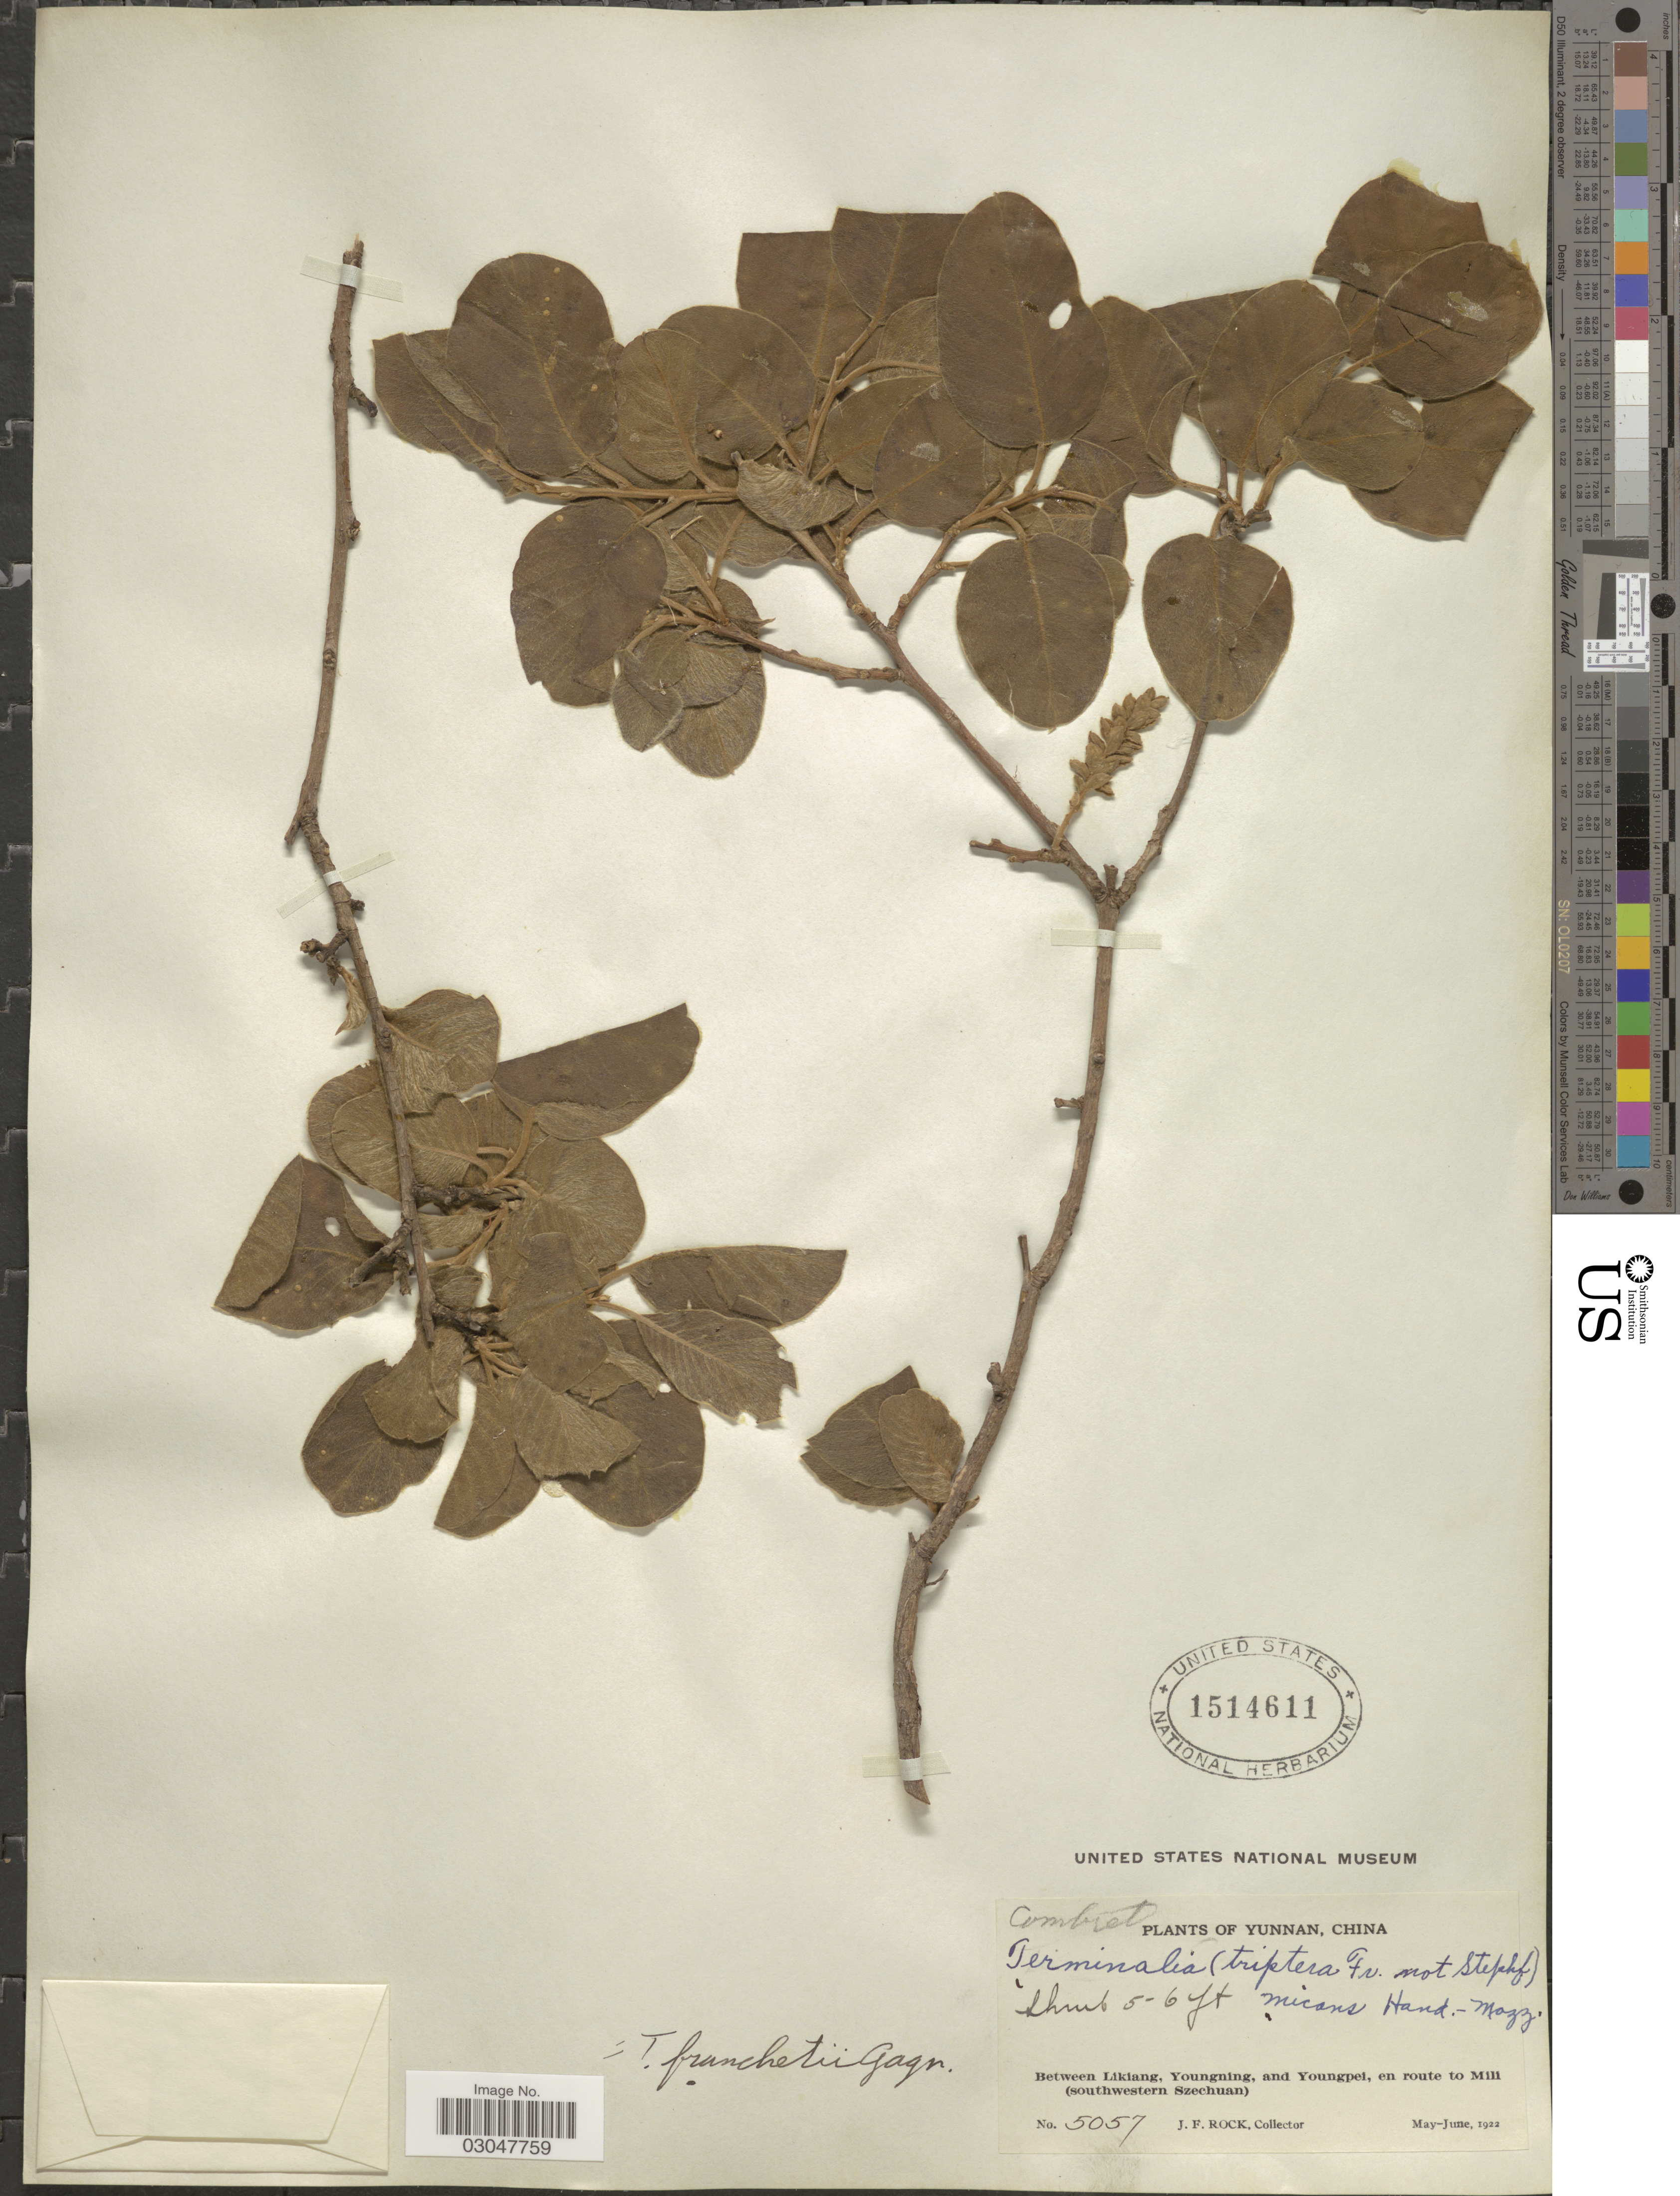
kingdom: Plantae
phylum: Tracheophyta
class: Magnoliopsida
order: Myrtales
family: Combretaceae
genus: Terminalia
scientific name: Terminalia franchetii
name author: Gagnep.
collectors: J. Rock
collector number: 5057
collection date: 1922-05/1922-06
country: China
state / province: Yunnan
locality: Between Likiang, Youngning, and Youngpei, en route to Mili (southwestern Szechuan).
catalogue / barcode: US 1514611